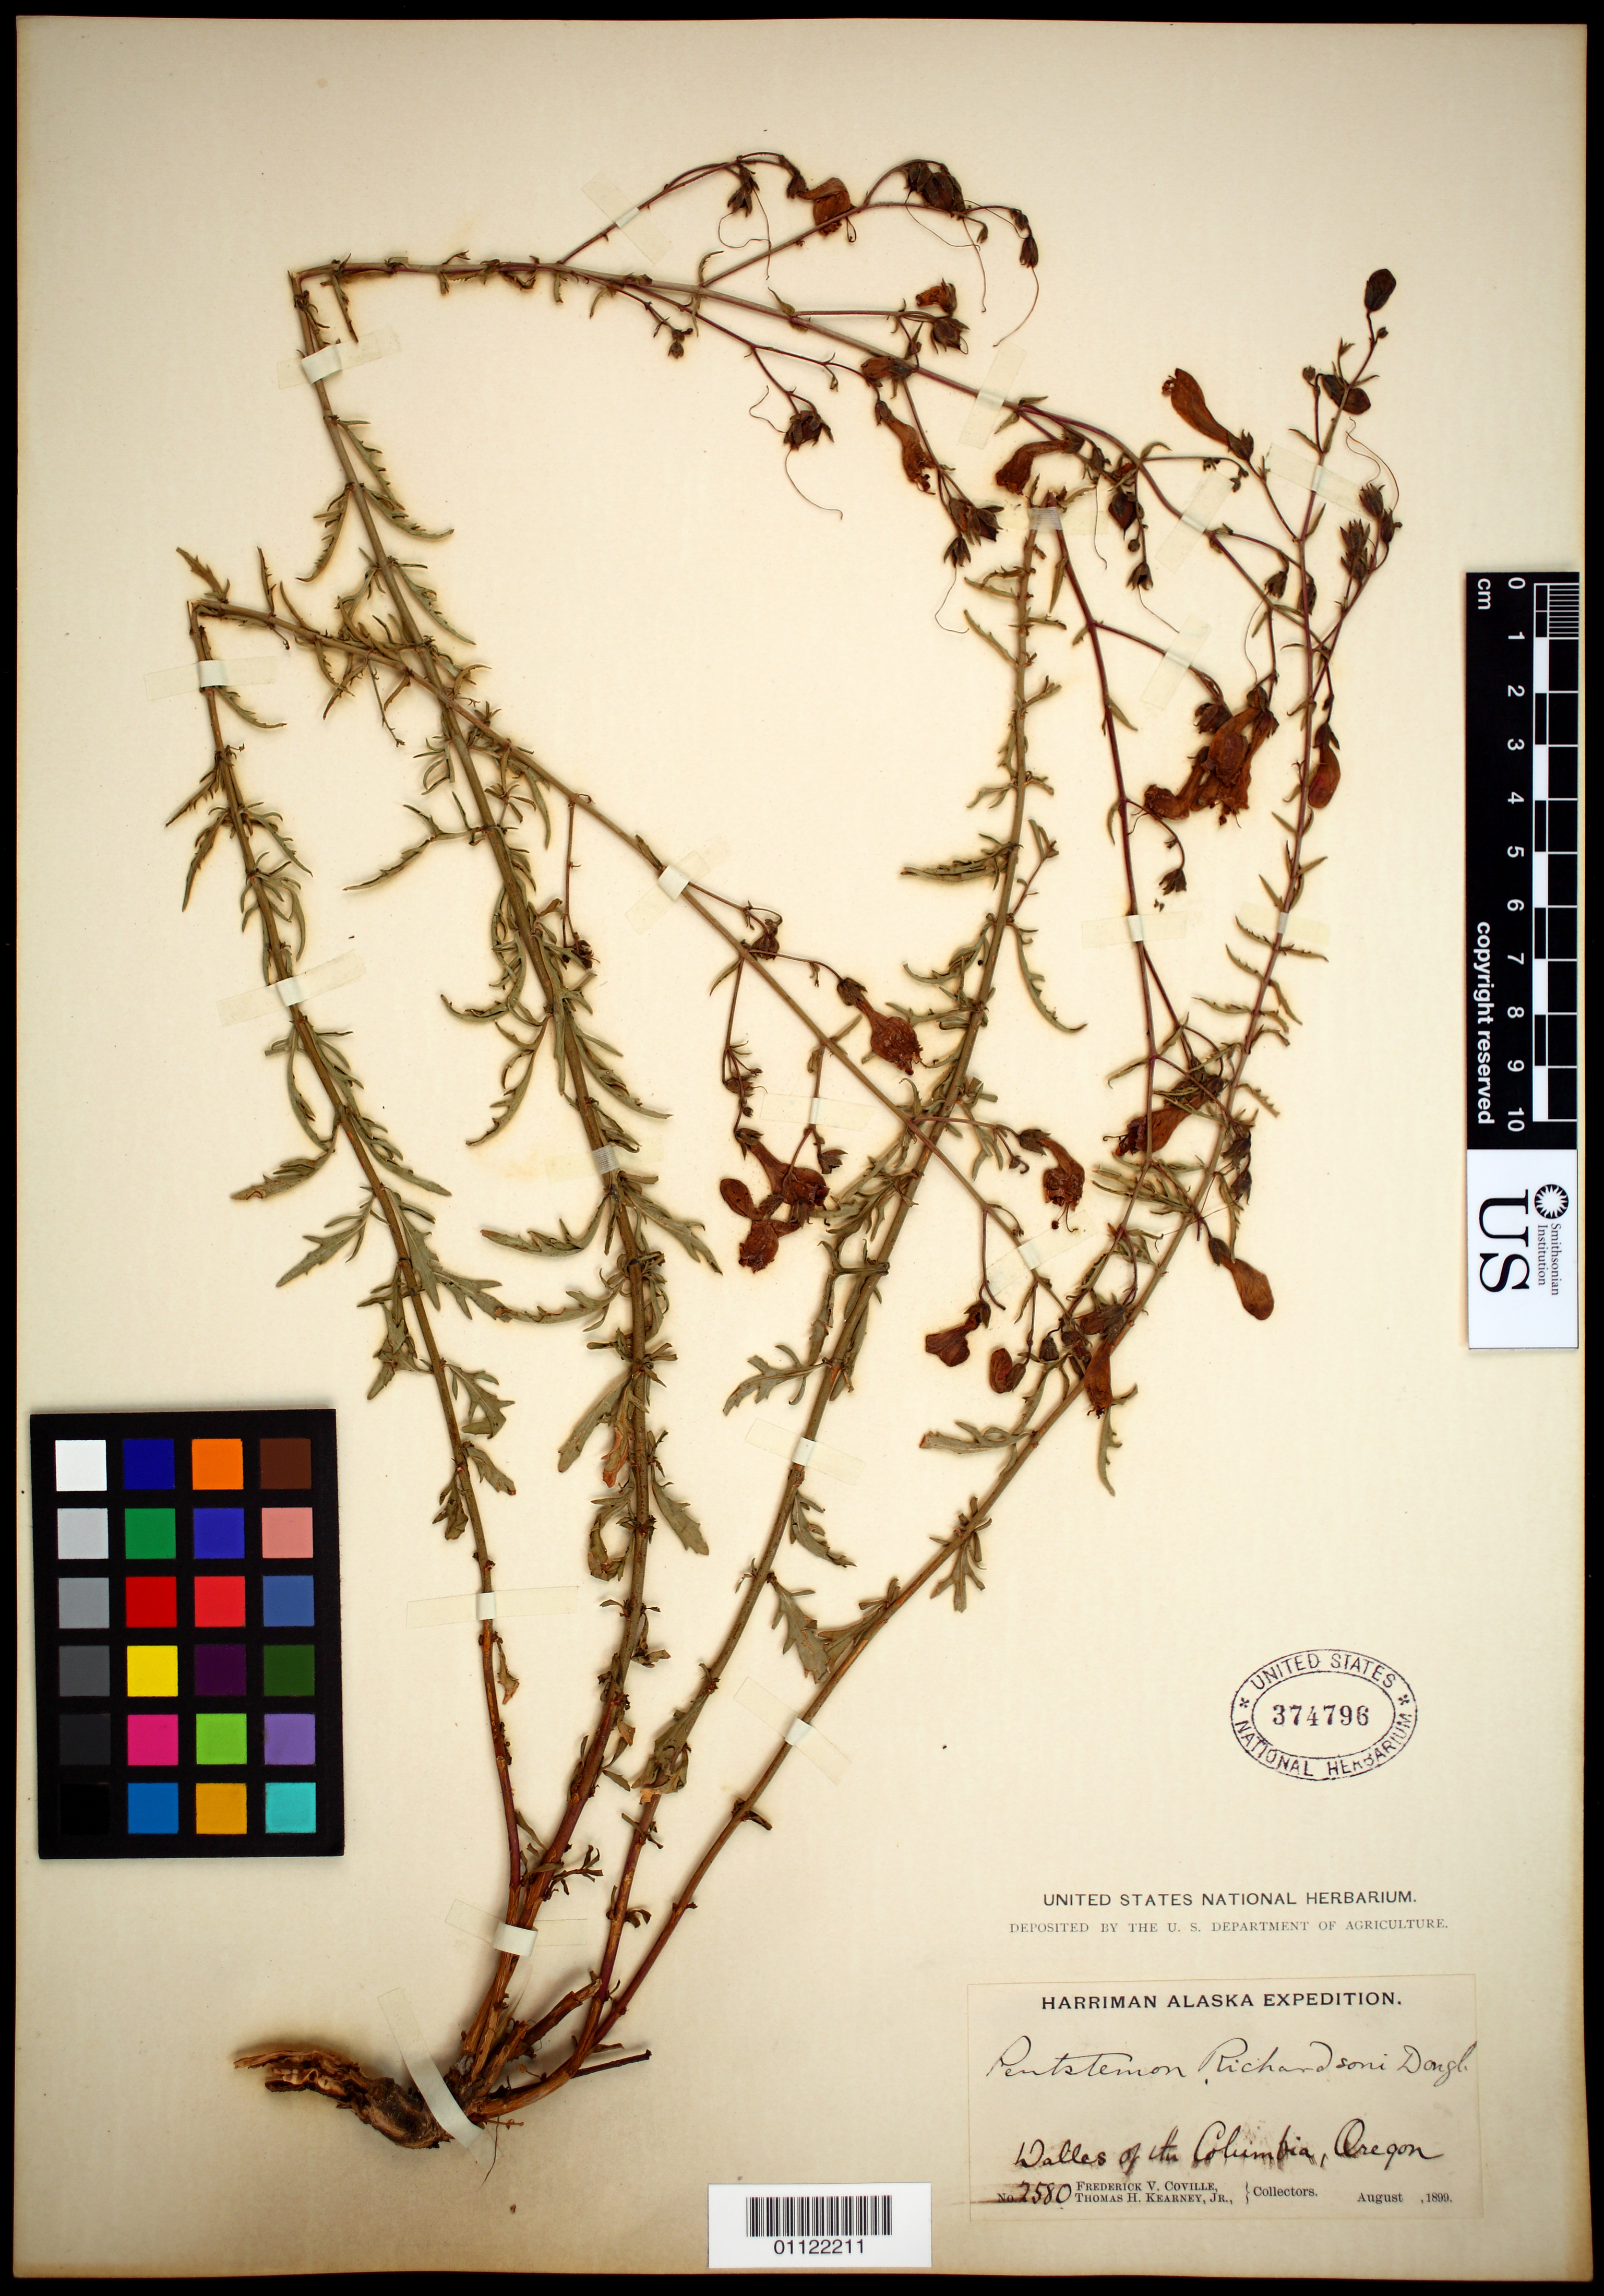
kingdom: Plantae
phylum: Tracheophyta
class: Magnoliopsida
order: Lamiales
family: Plantaginaceae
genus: Penstemon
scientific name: Penstemon richardsonii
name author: Douglas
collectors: F. V. Coville & T. H. Kearney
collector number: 2580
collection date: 1899-08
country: United States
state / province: Oregon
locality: Dalles of the Columbia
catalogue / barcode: US 374796